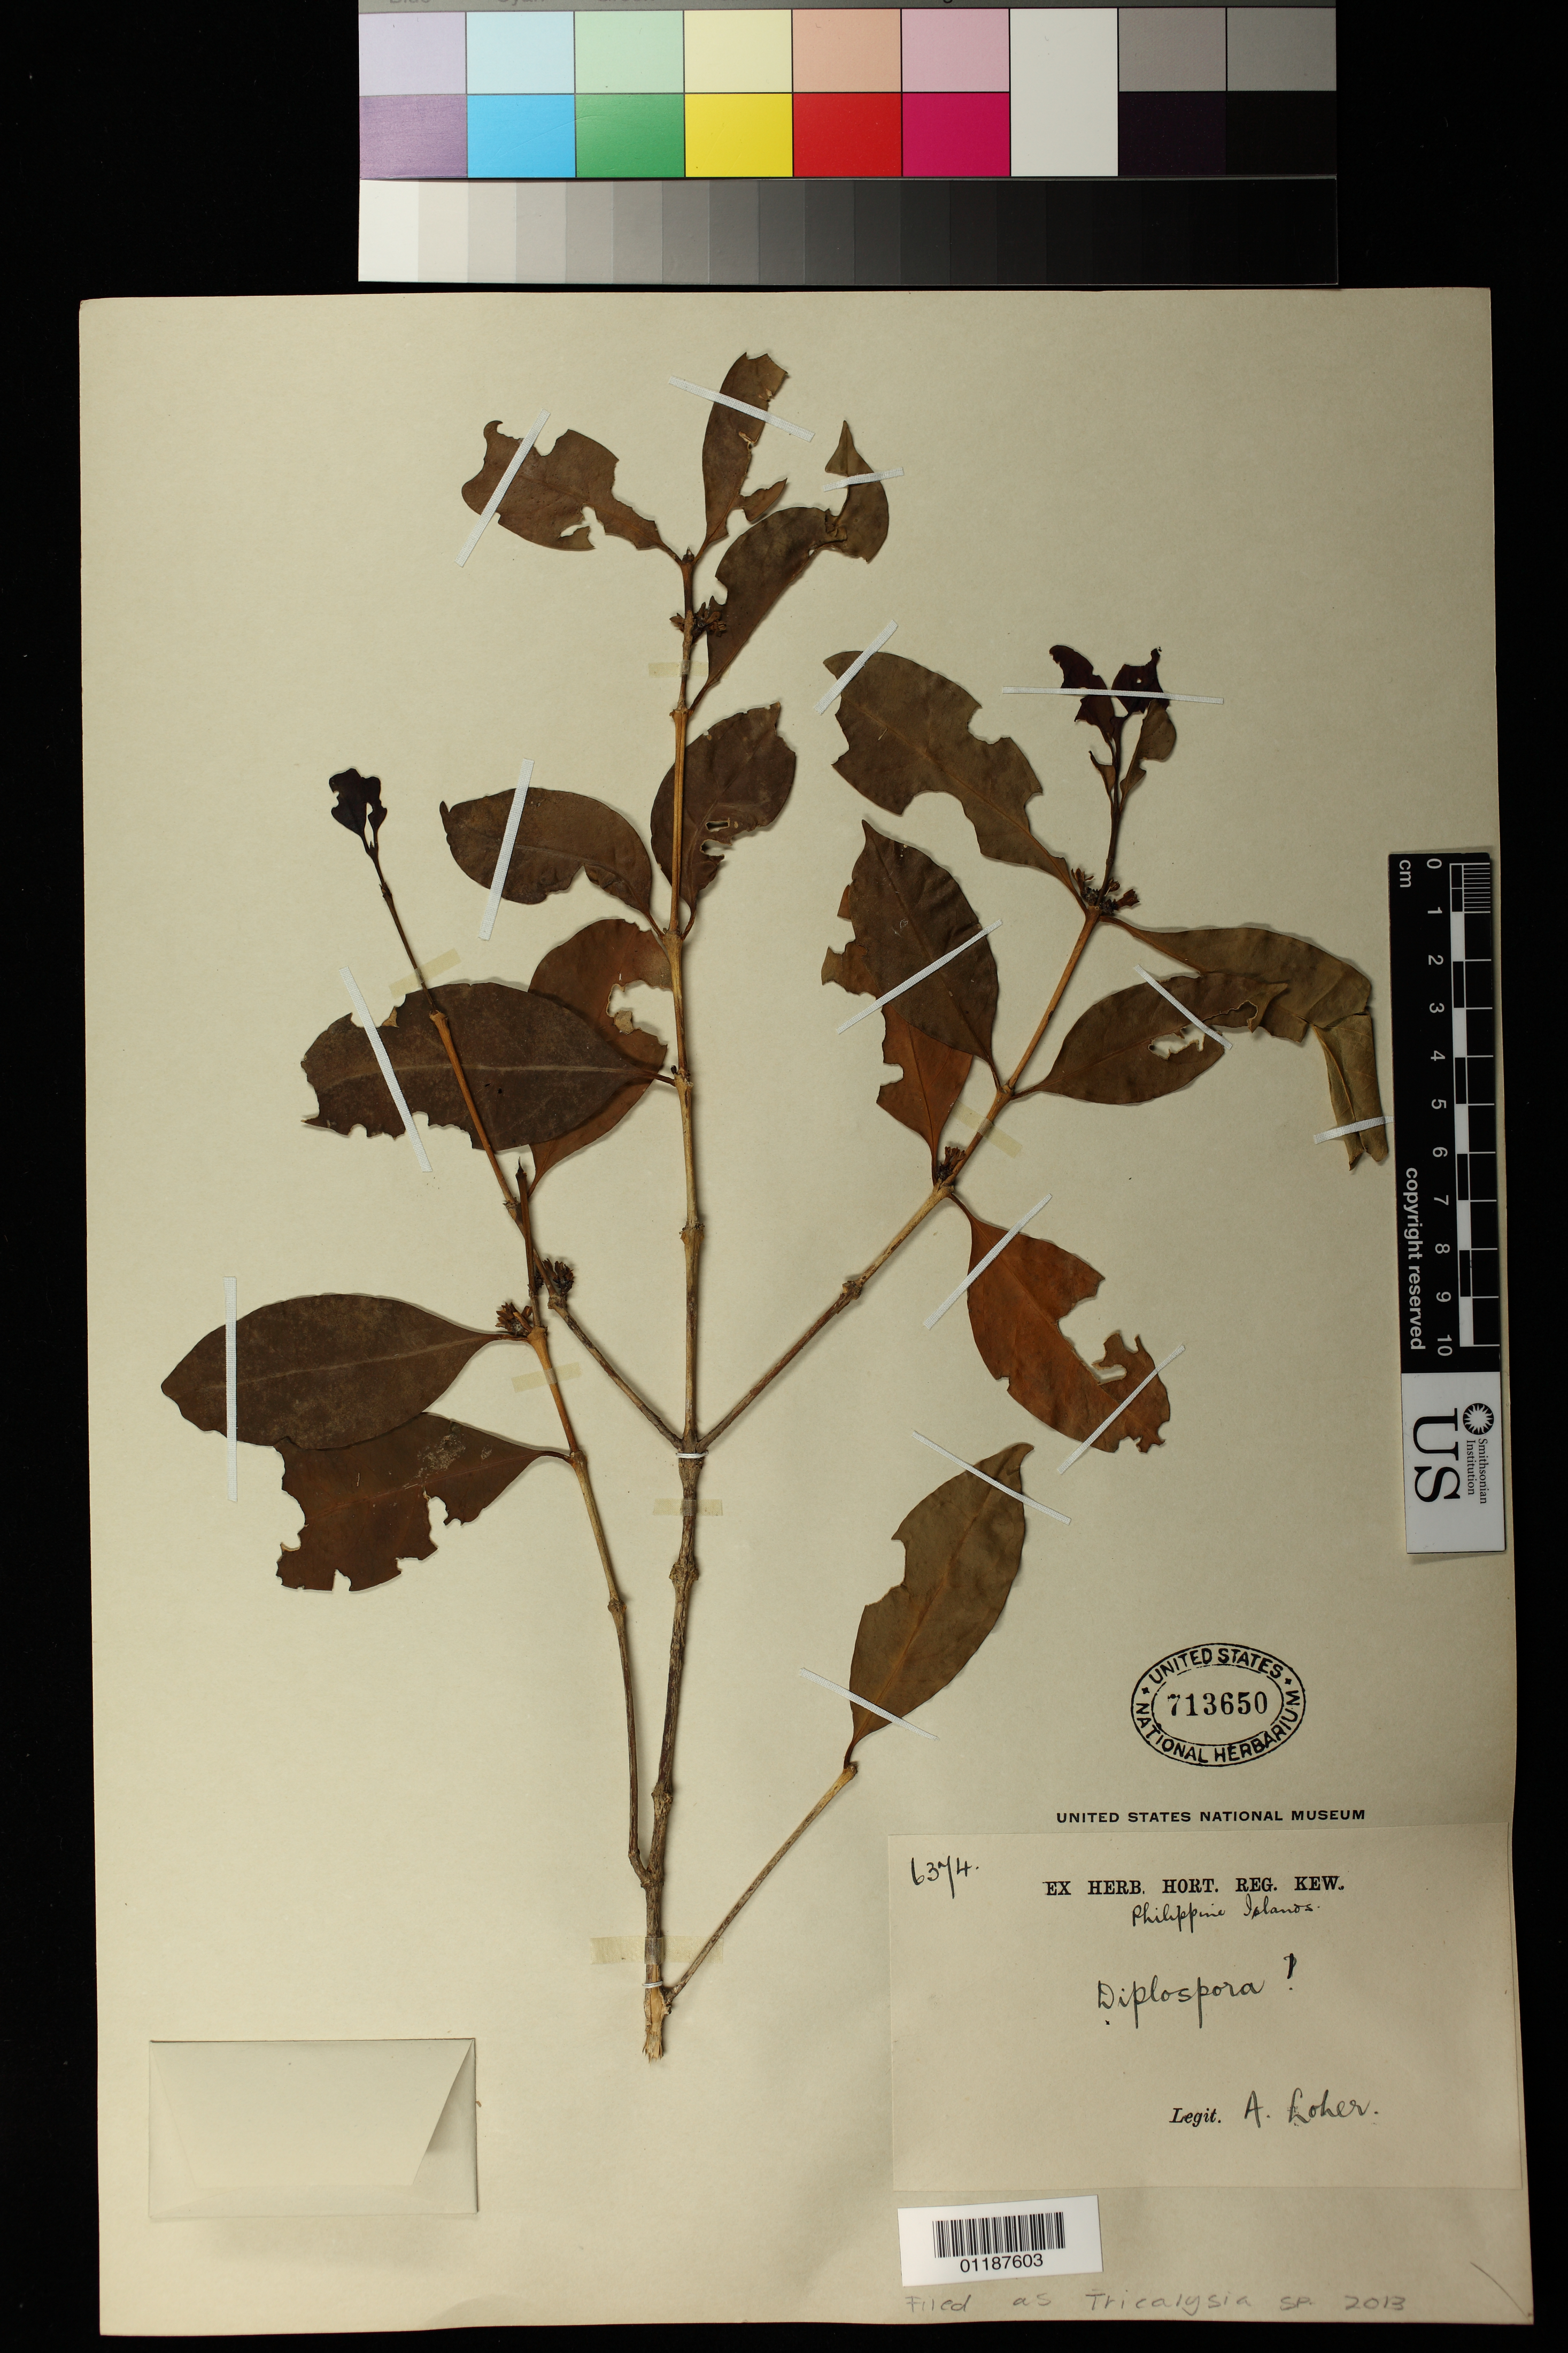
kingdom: Plantae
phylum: Tracheophyta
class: Magnoliopsida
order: Gentianales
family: Rubiaceae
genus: Tricalysia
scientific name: Tricalysia sp.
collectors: A. Loher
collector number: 6374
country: Philippines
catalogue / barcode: US 713650